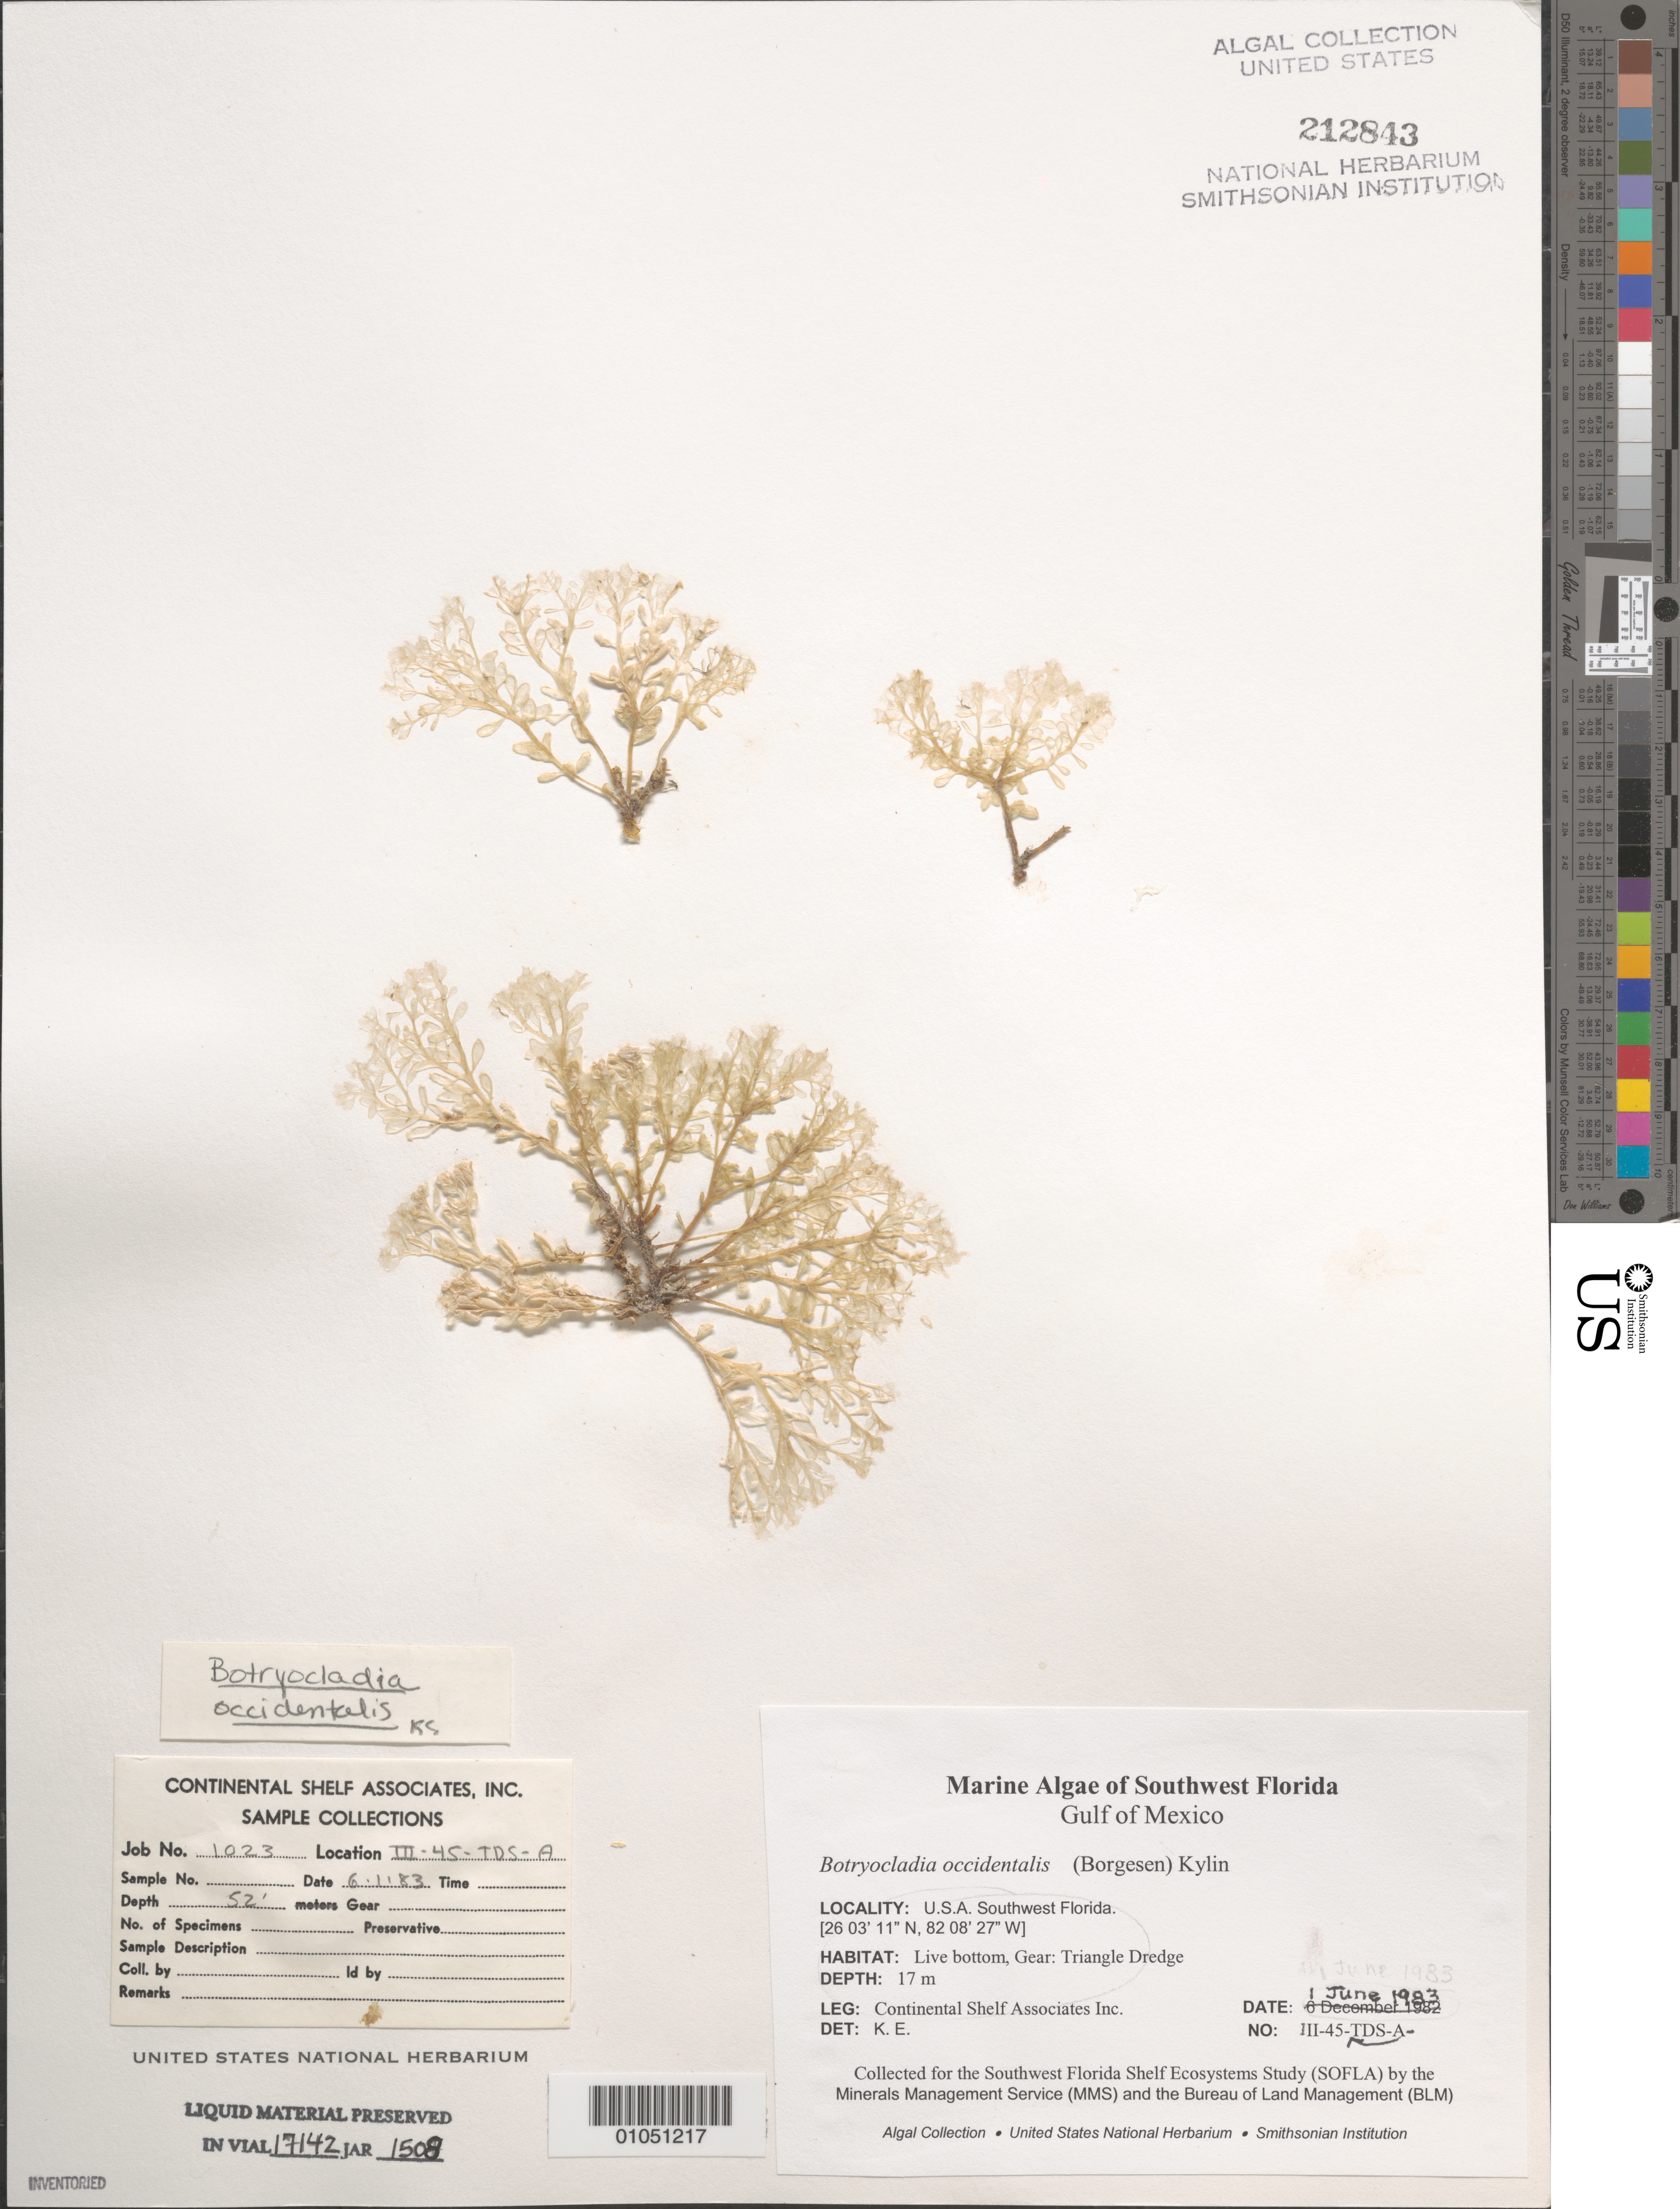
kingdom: Plantae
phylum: Rhodophyta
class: Florideophyceae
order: Rhodymeniales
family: Rhodymeniaceae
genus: Botryocladia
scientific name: Botryocladia occidentalis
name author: (Børgesen) Kylin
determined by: E., K.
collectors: Continental Shelf Associates Inc.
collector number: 1023-III-45-TDS-A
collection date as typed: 01 Jun 1983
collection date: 1983-06-01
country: United States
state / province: Florida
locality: Gulf of Mexico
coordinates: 26 03'11"N, 82 08'27"W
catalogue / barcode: US 212843